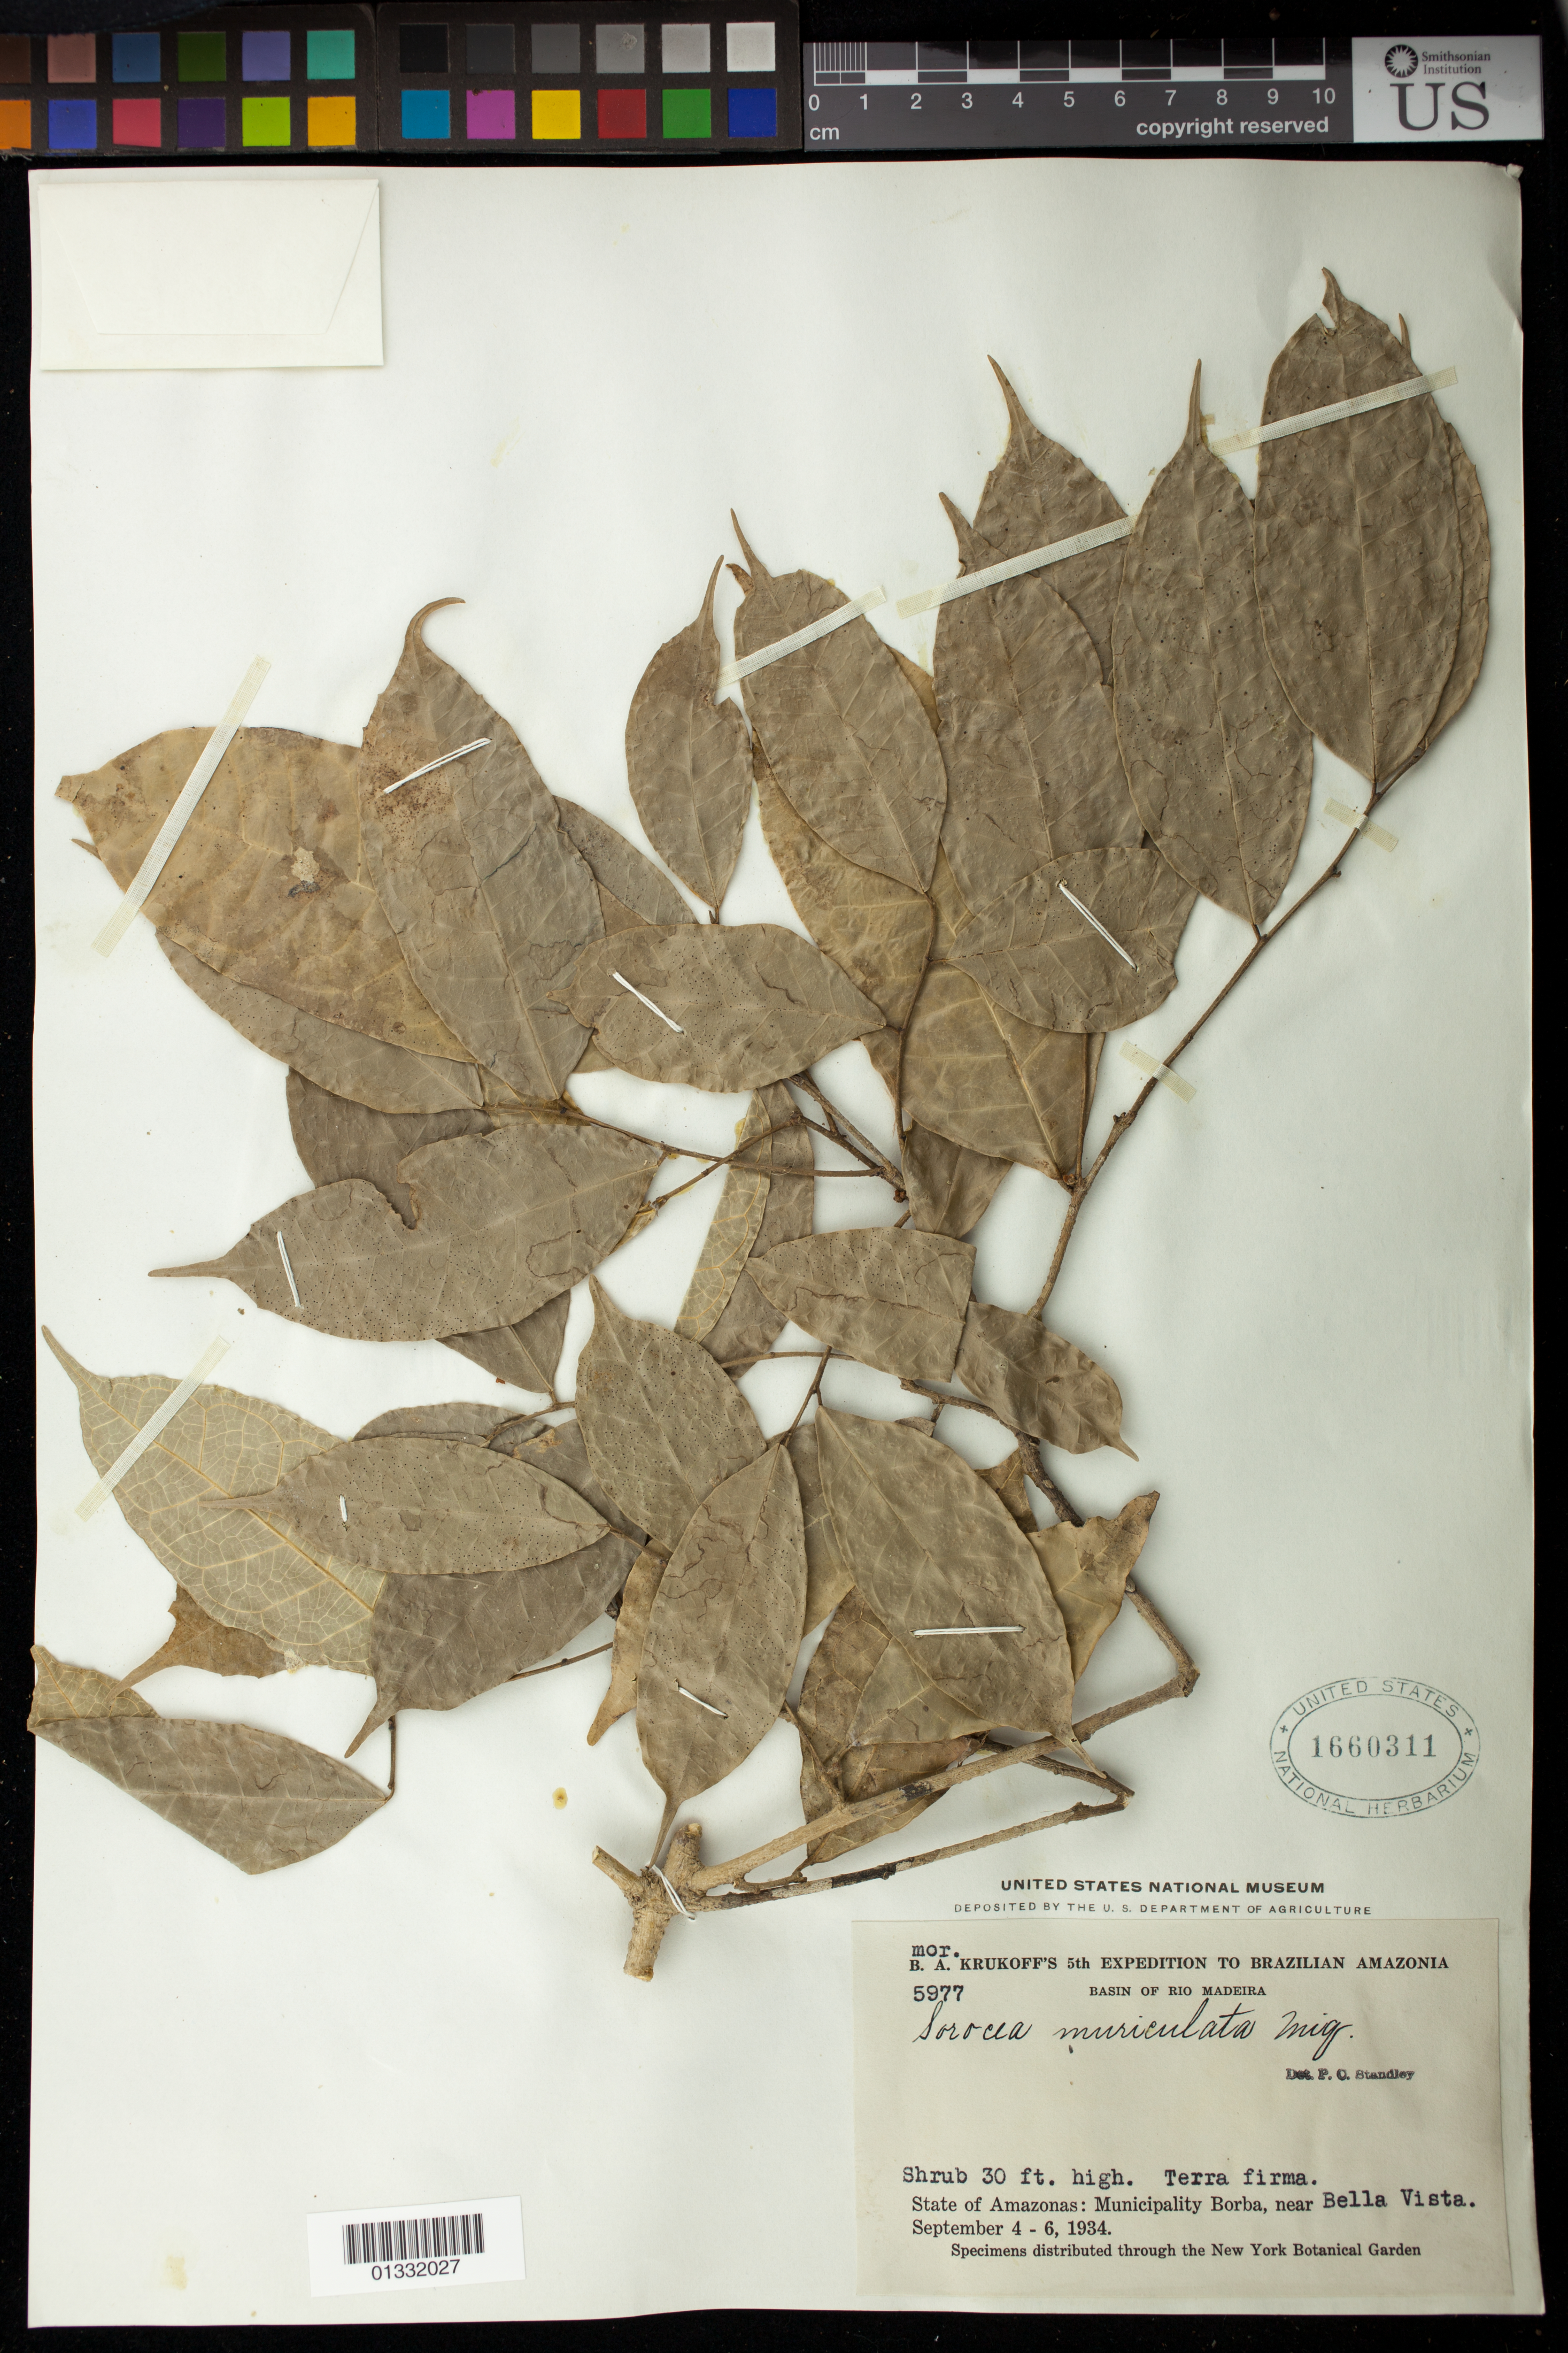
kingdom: Plantae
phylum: Tracheophyta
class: Magnoliopsida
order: Rosales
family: Moraceae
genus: Sorocea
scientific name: Sorocea muriculata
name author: Miq.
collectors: B. A. Krukoff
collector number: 5977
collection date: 1934-09-04,1934-09-06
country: Brazil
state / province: Amazonas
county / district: Borba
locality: Near Bella Vista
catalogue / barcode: US 1660311